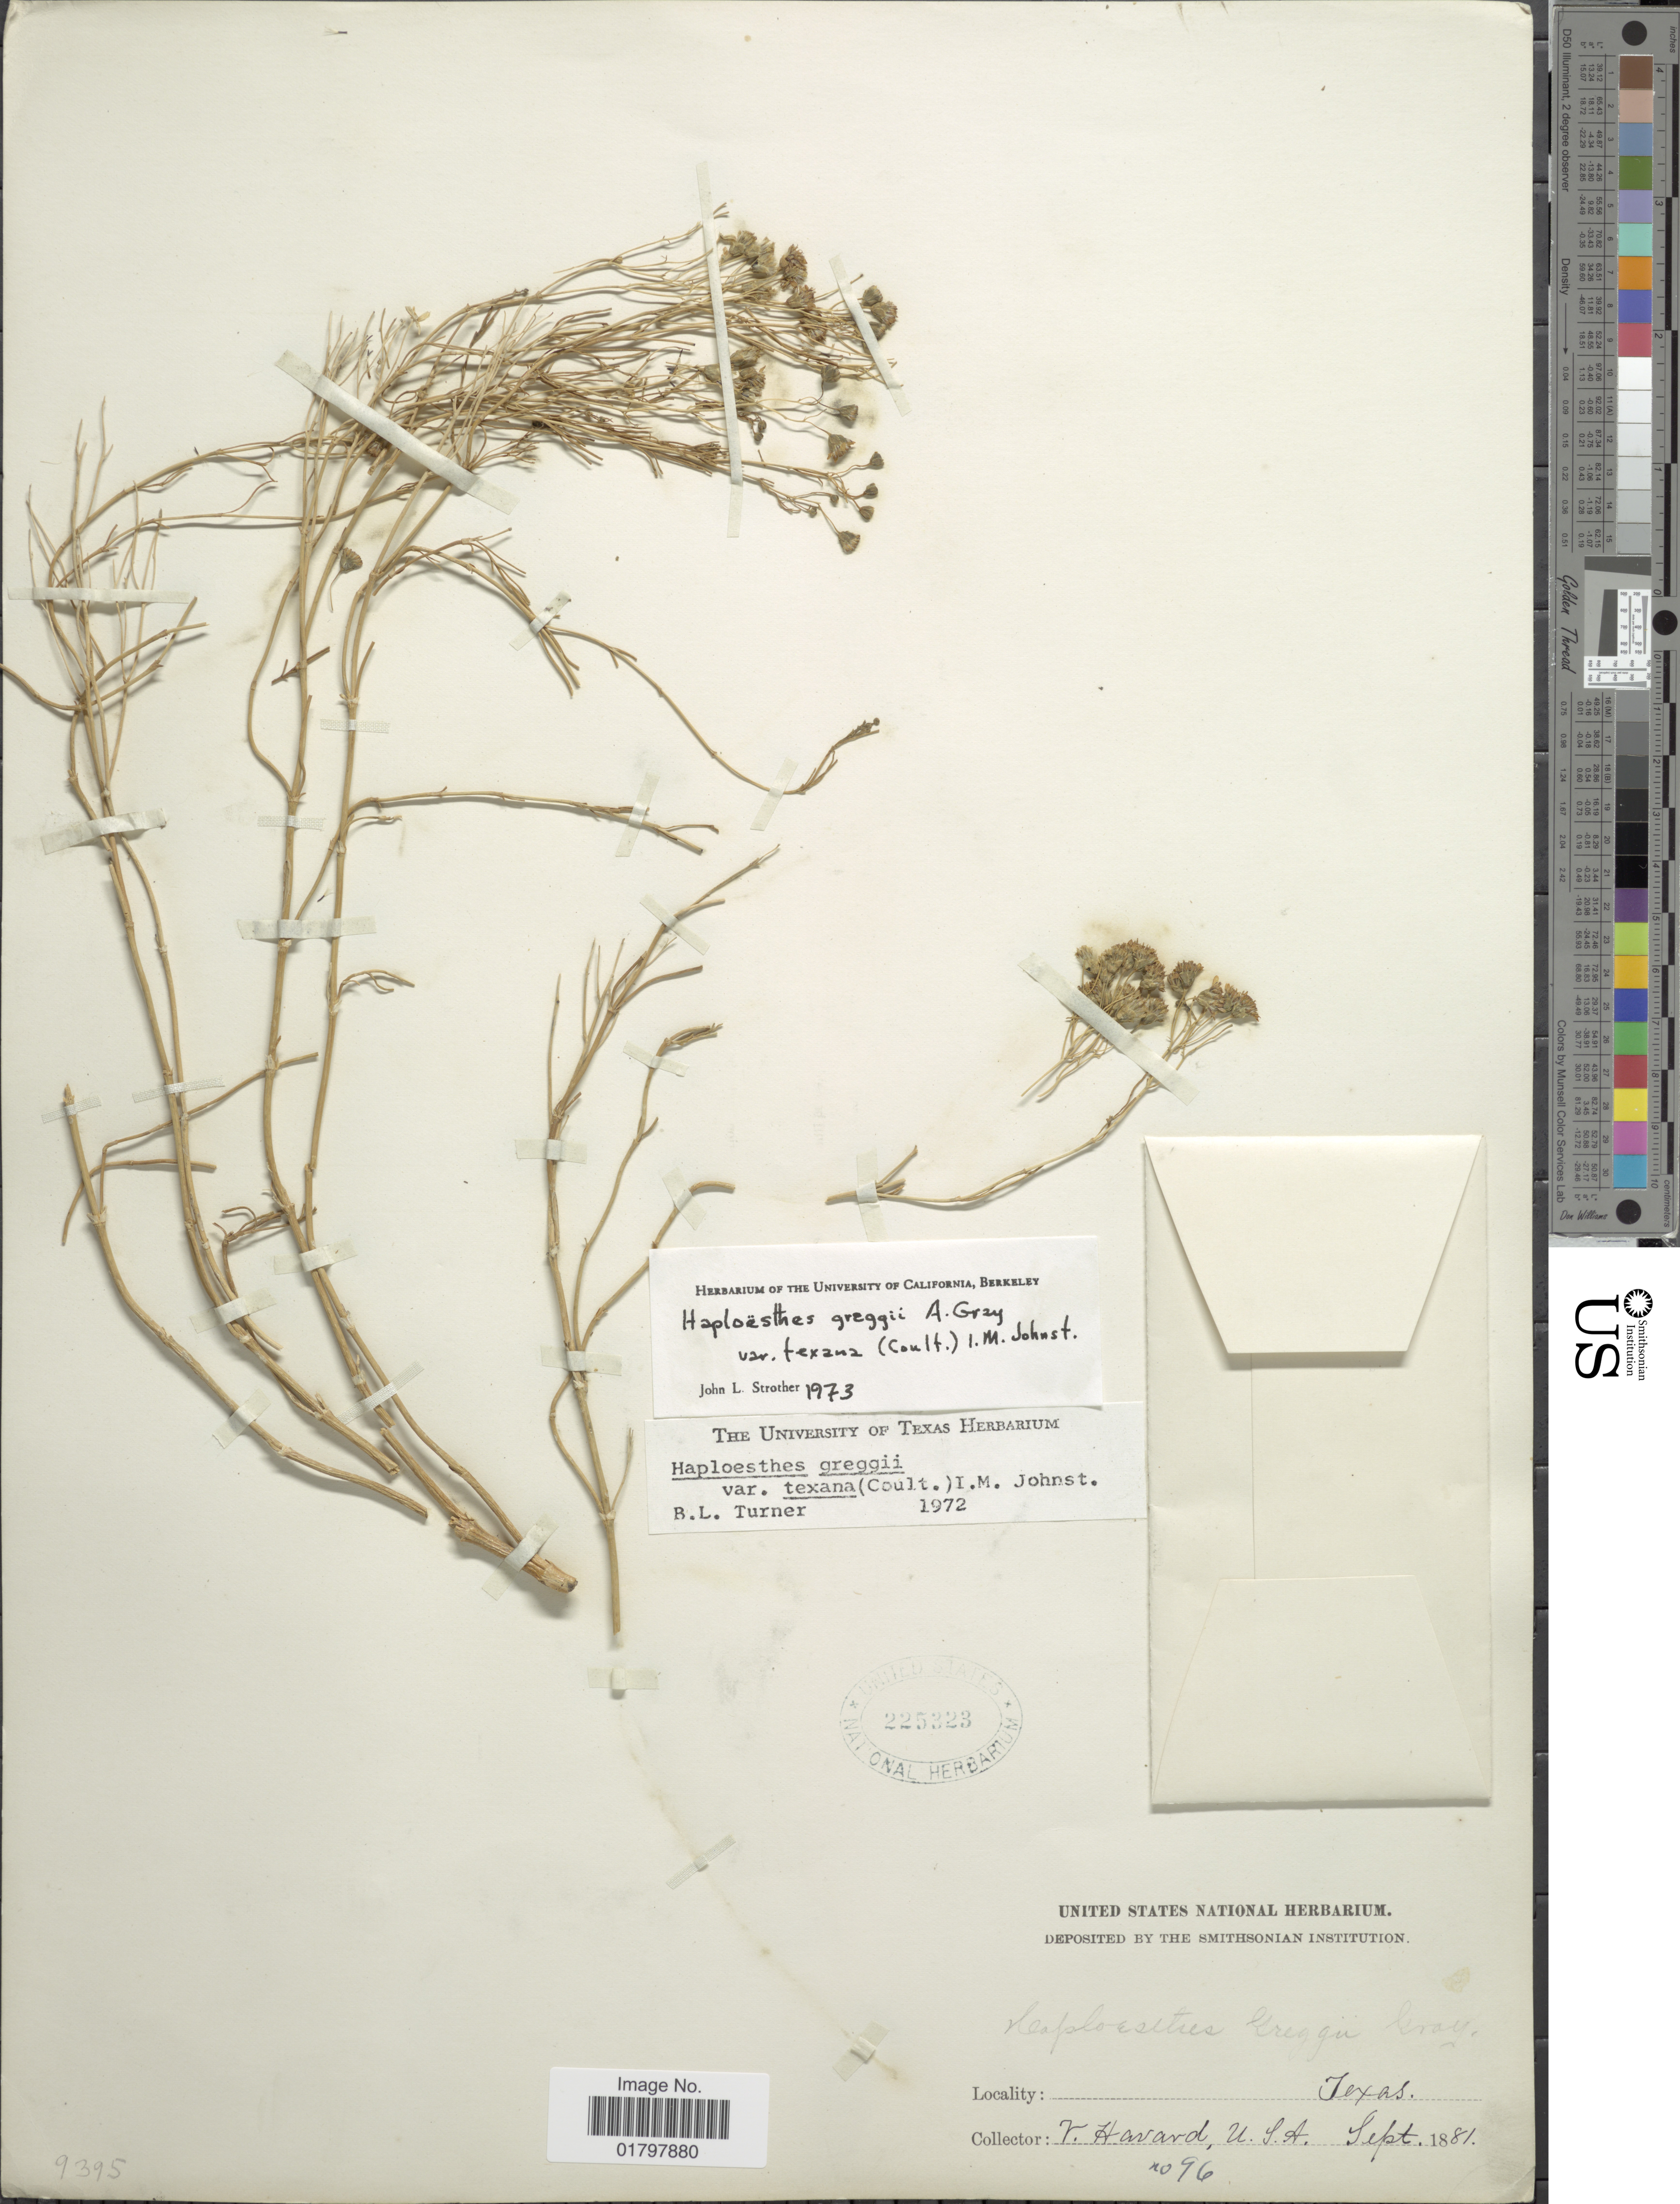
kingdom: Plantae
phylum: Tracheophyta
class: Magnoliopsida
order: Asterales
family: Asteraceae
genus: Haploesthes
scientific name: Haploesthes greggii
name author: A. Gray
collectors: V. Howard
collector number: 96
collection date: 1881-09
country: United States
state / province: Texas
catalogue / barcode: US 225323